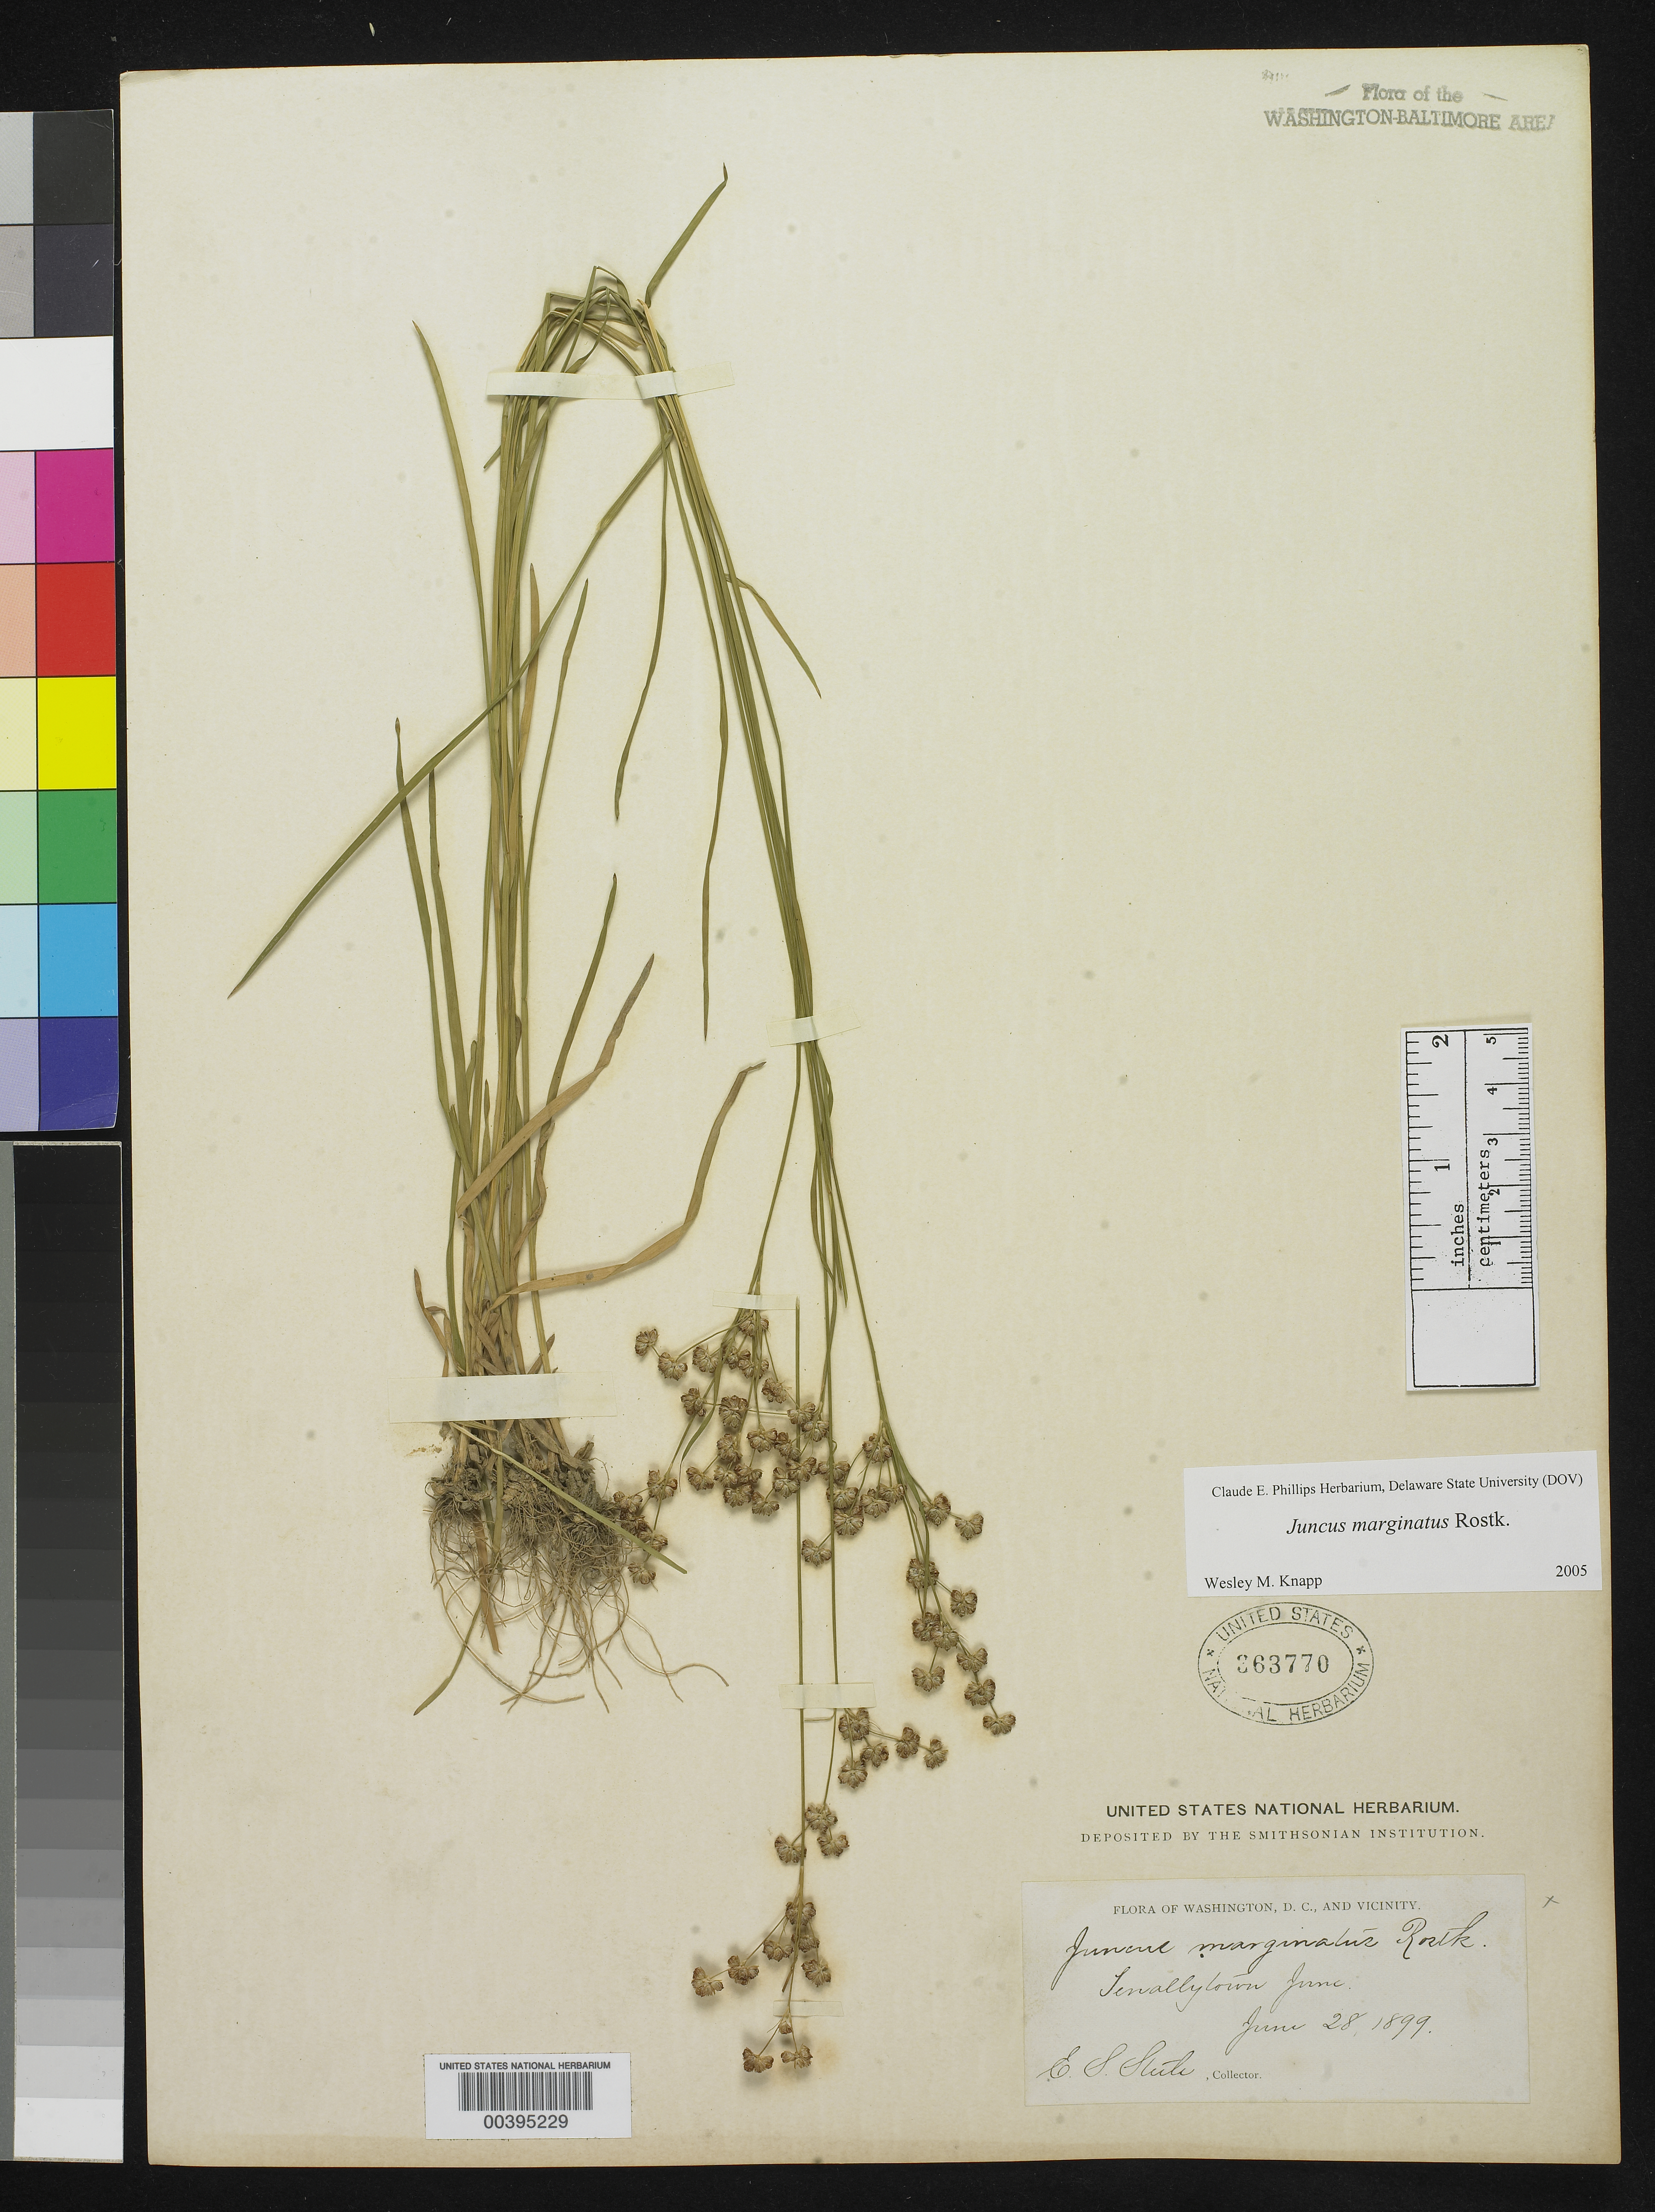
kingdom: Plantae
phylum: Tracheophyta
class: Liliopsida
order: Poales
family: Juncaceae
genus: Juncus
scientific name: Juncus marginatus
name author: Rostk.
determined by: Knapp, W. M.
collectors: E. Steele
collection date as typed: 28 Jun 1899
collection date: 1899-06-28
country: United States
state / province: District of Columbia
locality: Tenallytown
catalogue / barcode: US 363770